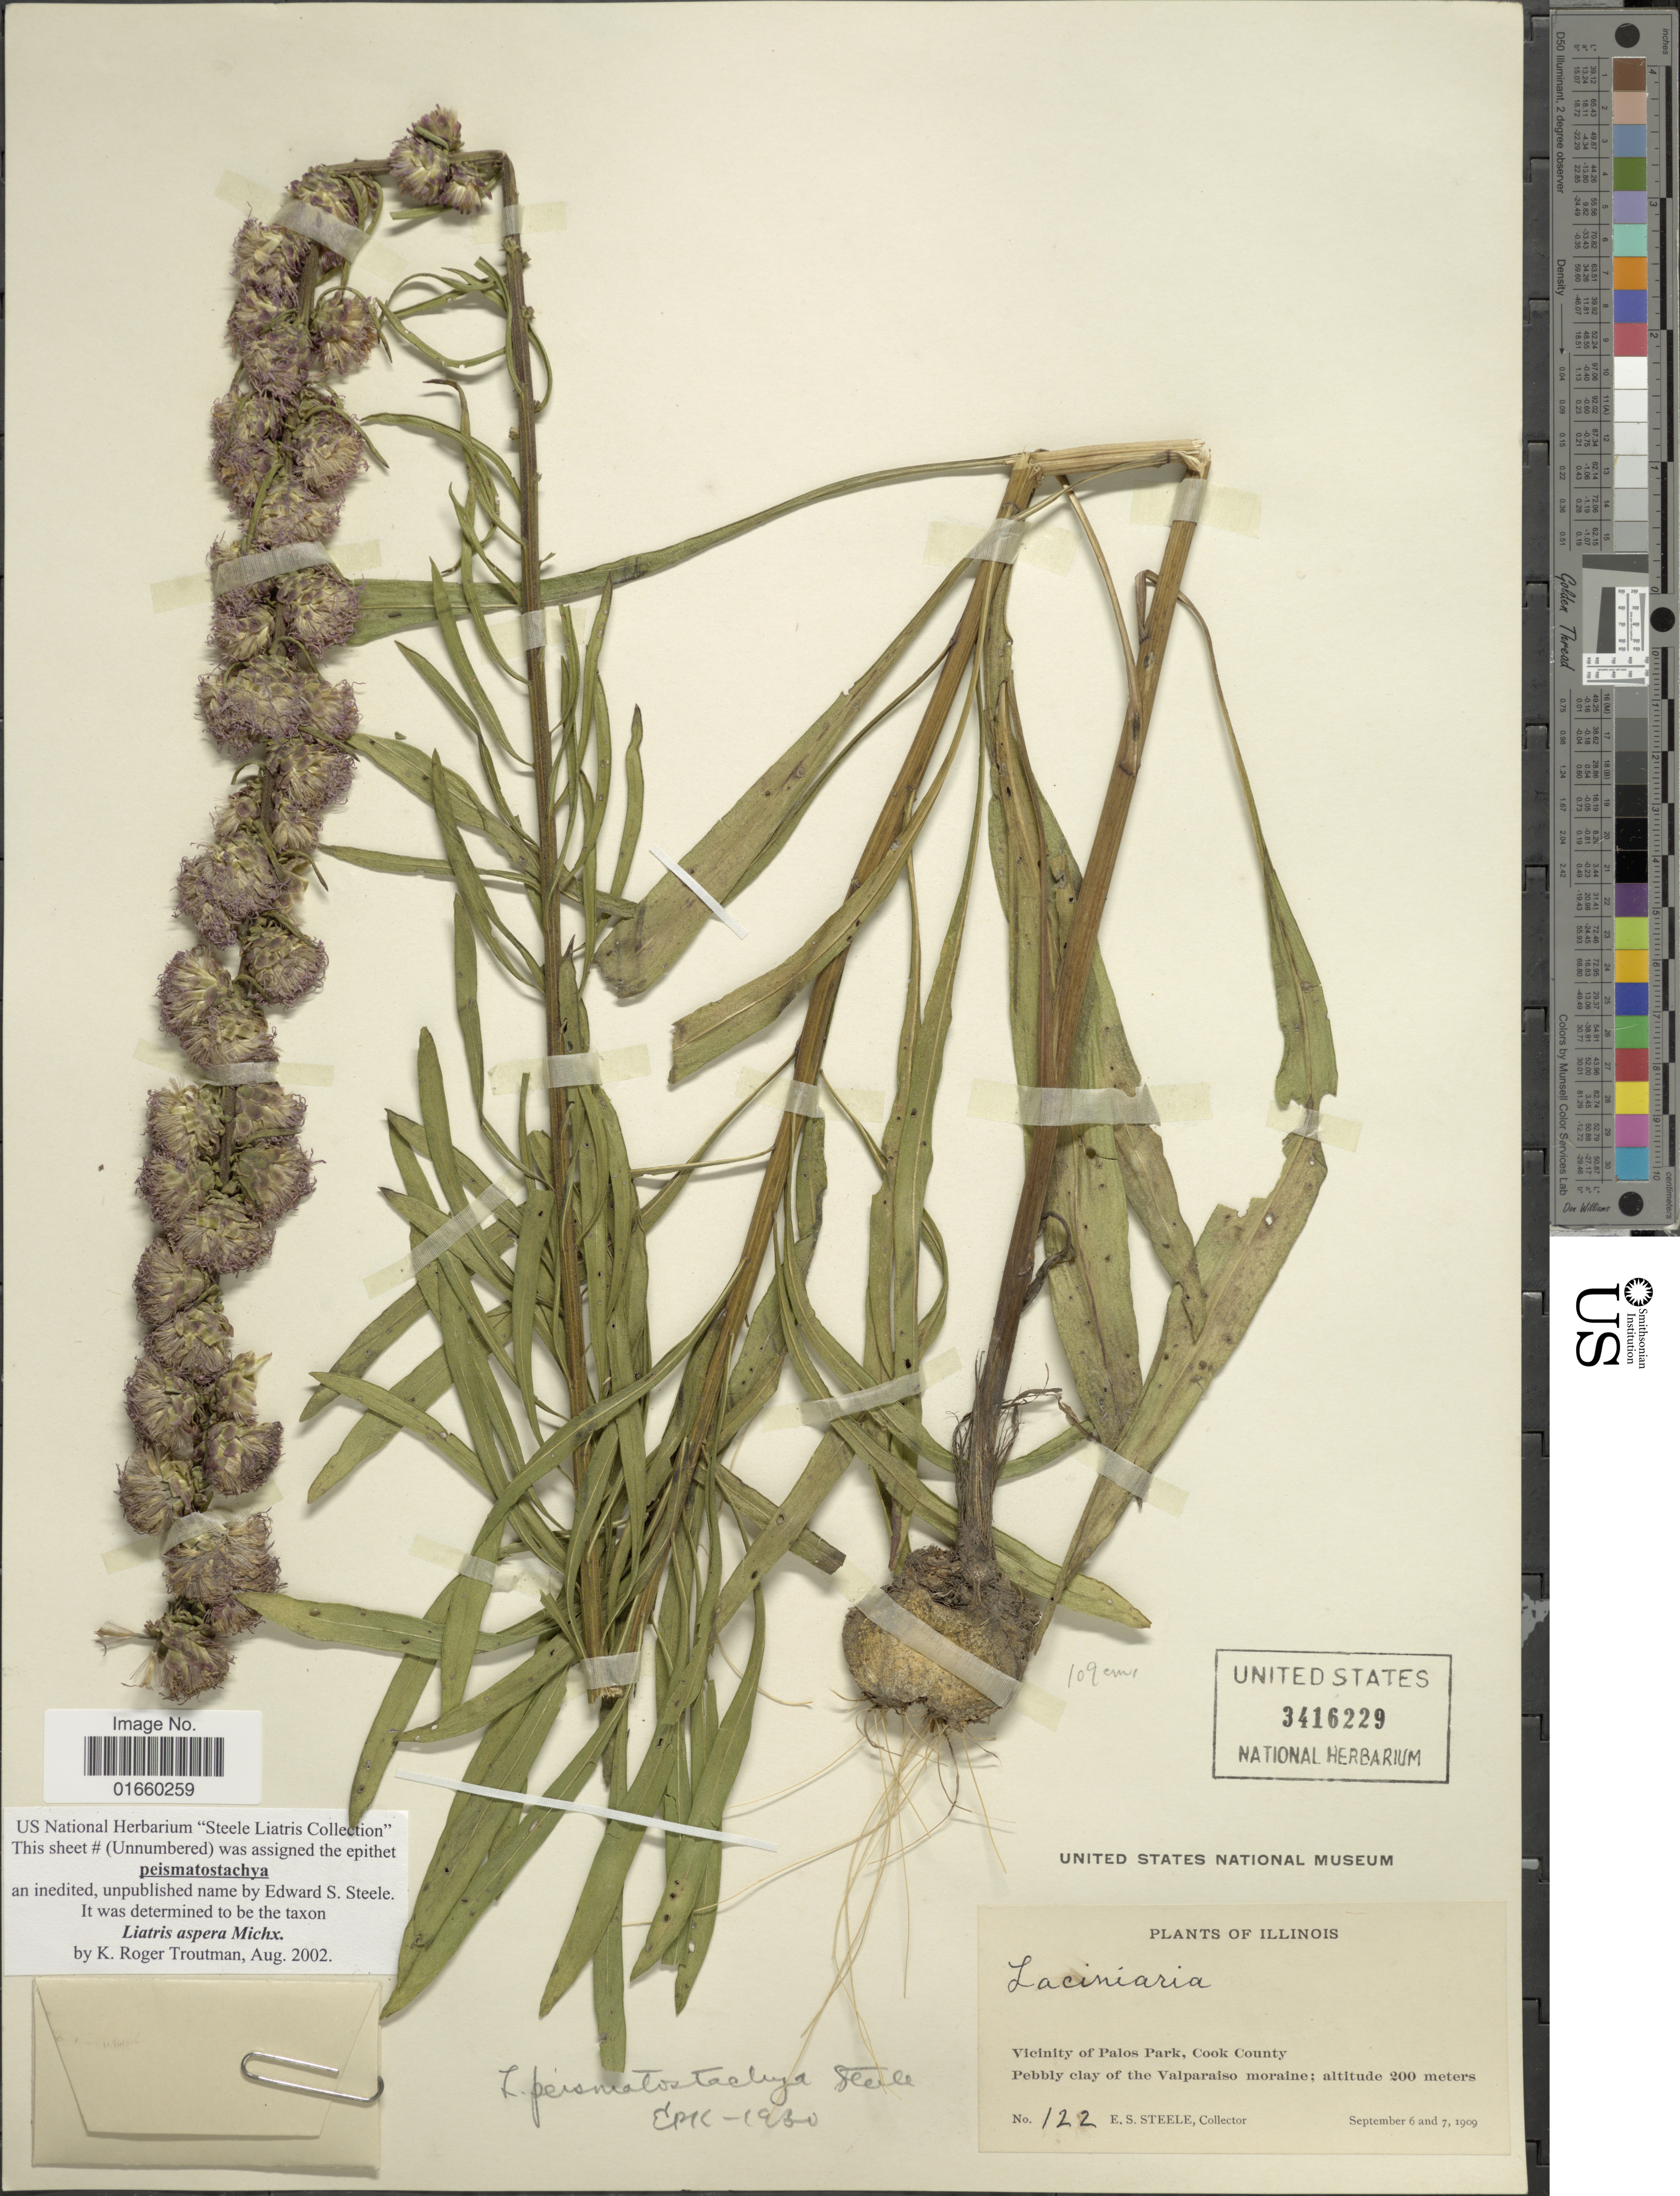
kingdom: Plantae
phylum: Tracheophyta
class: Magnoliopsida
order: Asterales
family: Asteraceae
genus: Liatris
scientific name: Liatris aspera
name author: Michx.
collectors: E. Steele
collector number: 122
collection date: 1909-09-06/1909-09-07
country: United States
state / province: Illinois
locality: Vicinity of Palos Park, Cook County, Pebbly clay of the Valparaiso moraine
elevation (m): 200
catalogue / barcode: US 3416229